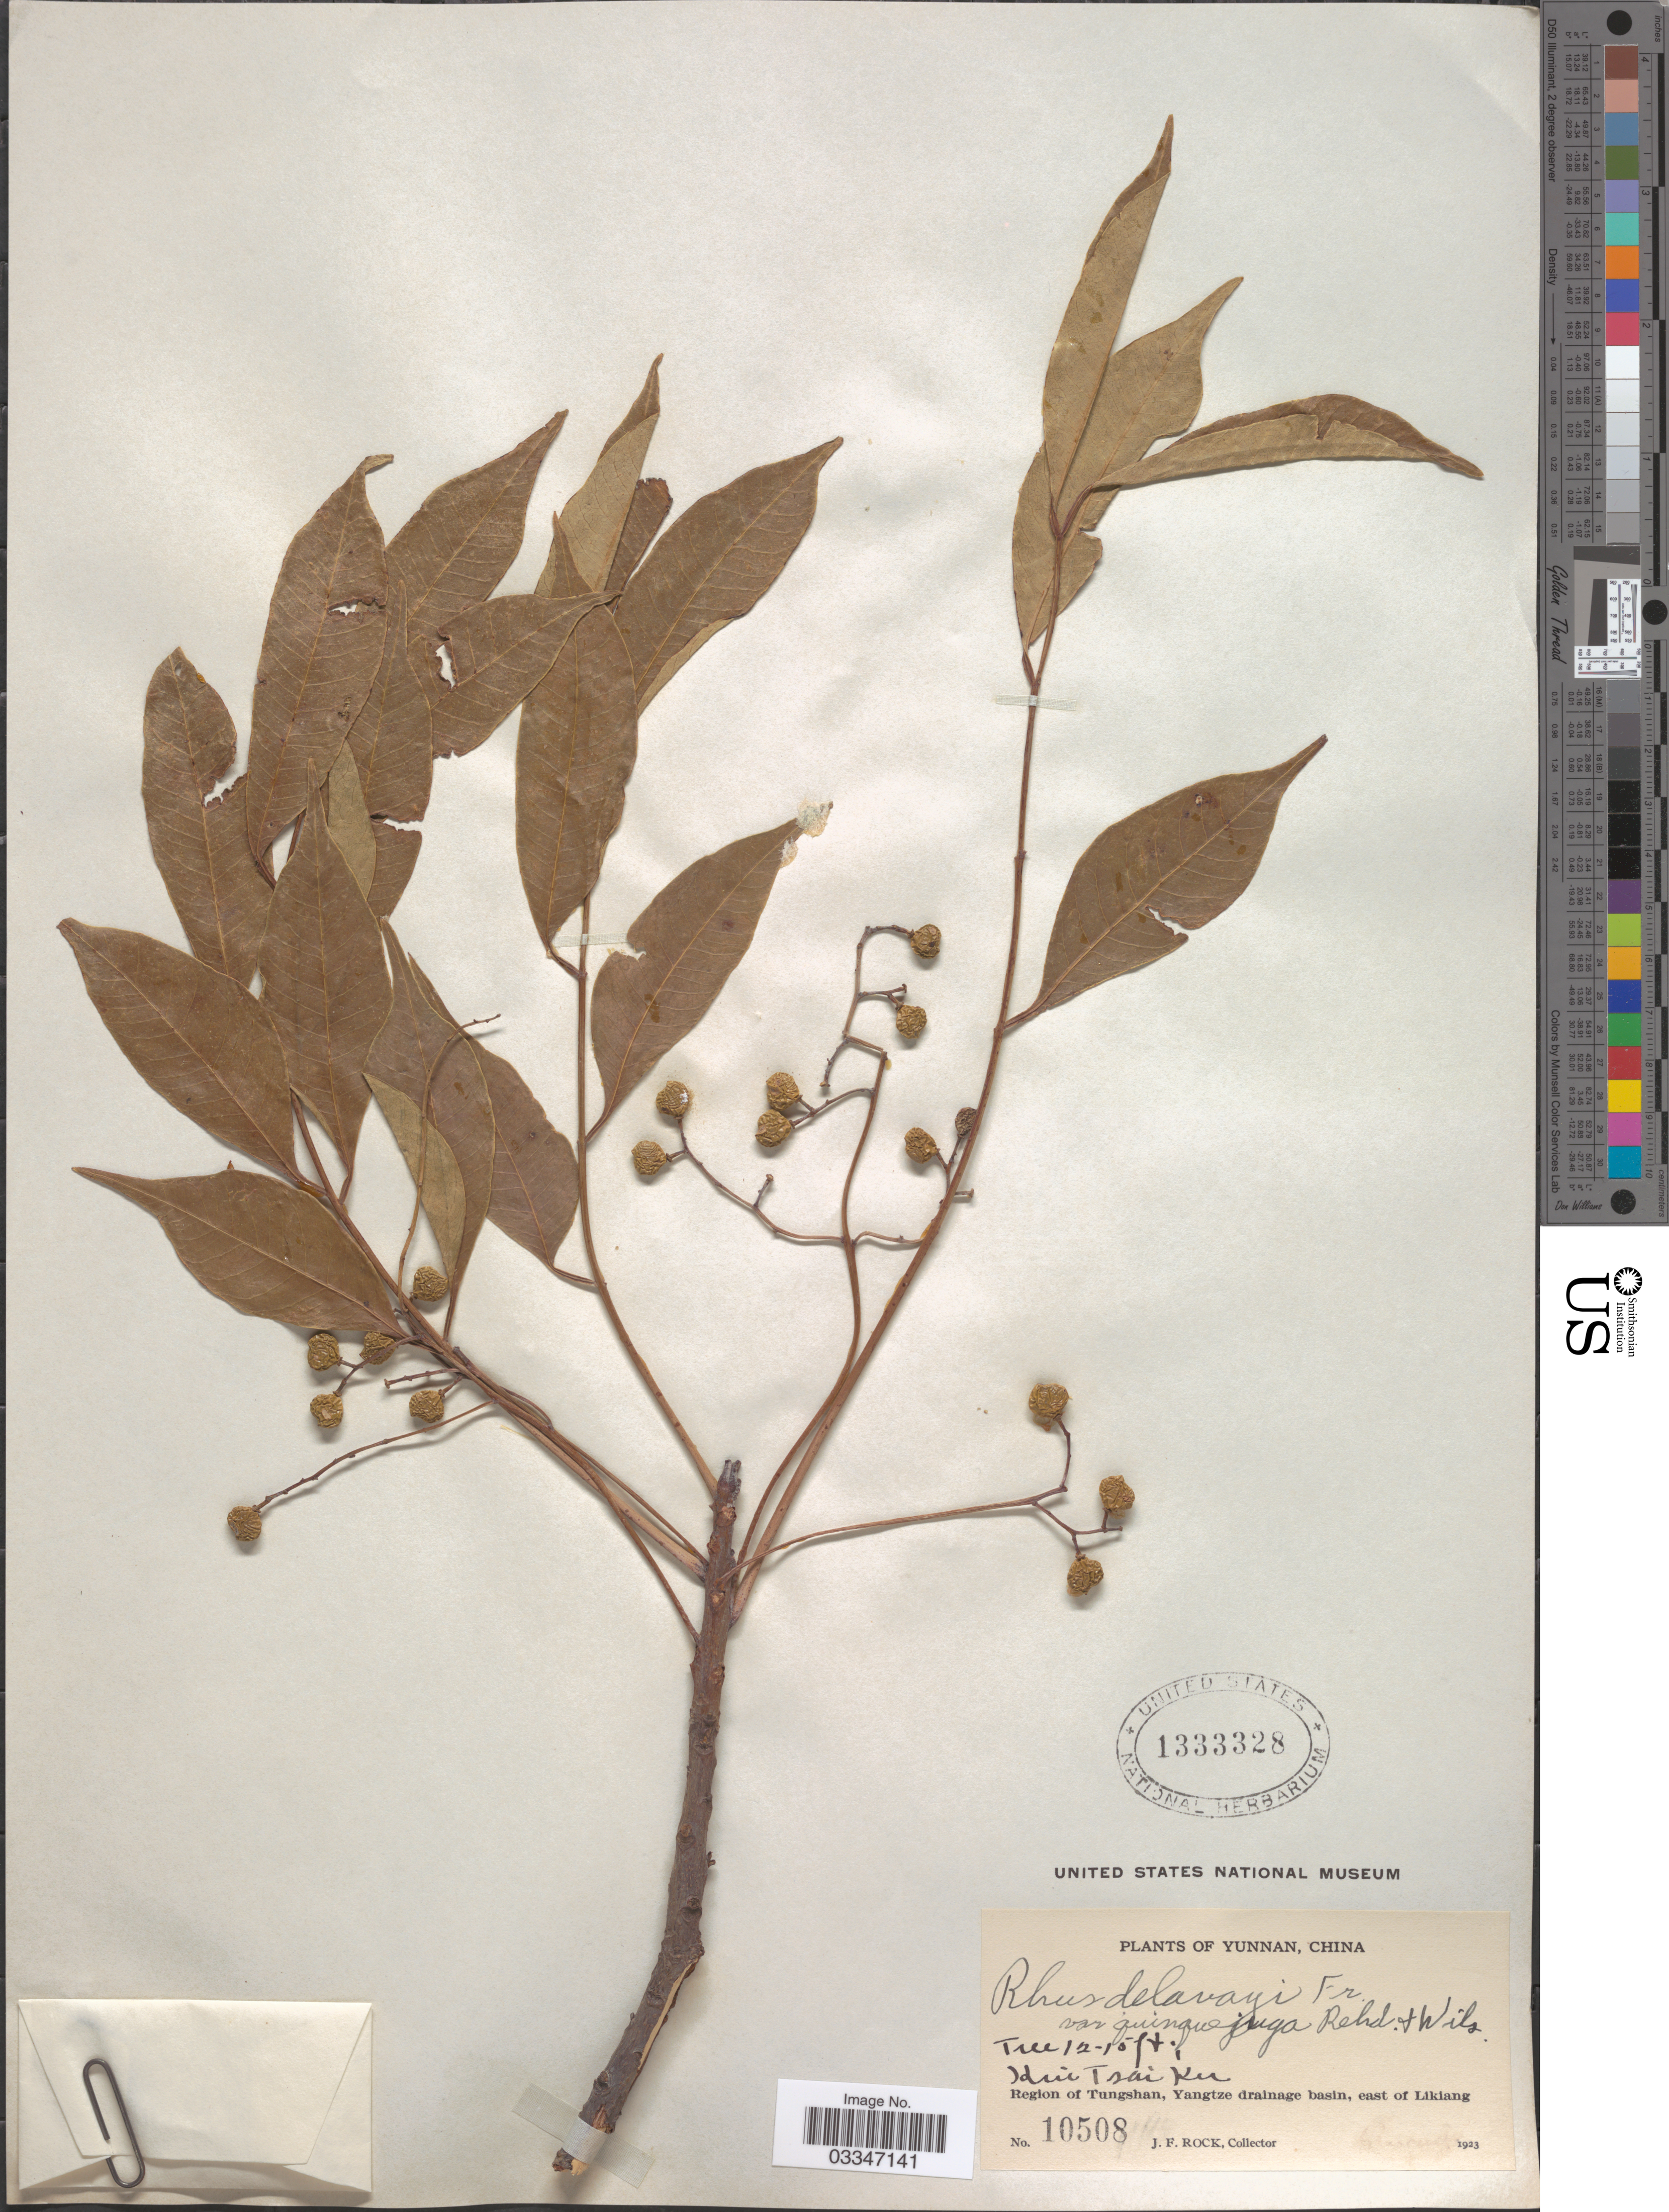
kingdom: Plantae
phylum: Tracheophyta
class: Magnoliopsida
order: Sapindales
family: Anacardiaceae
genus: Rhus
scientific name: Rhus delavayi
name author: Franch.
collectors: J. Rock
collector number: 10508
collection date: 1923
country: China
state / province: Yunnan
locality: Hui Tsai Ku. Region of Tungshan, Yangtze drainage basin, east of Likiang.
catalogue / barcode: US 1333328